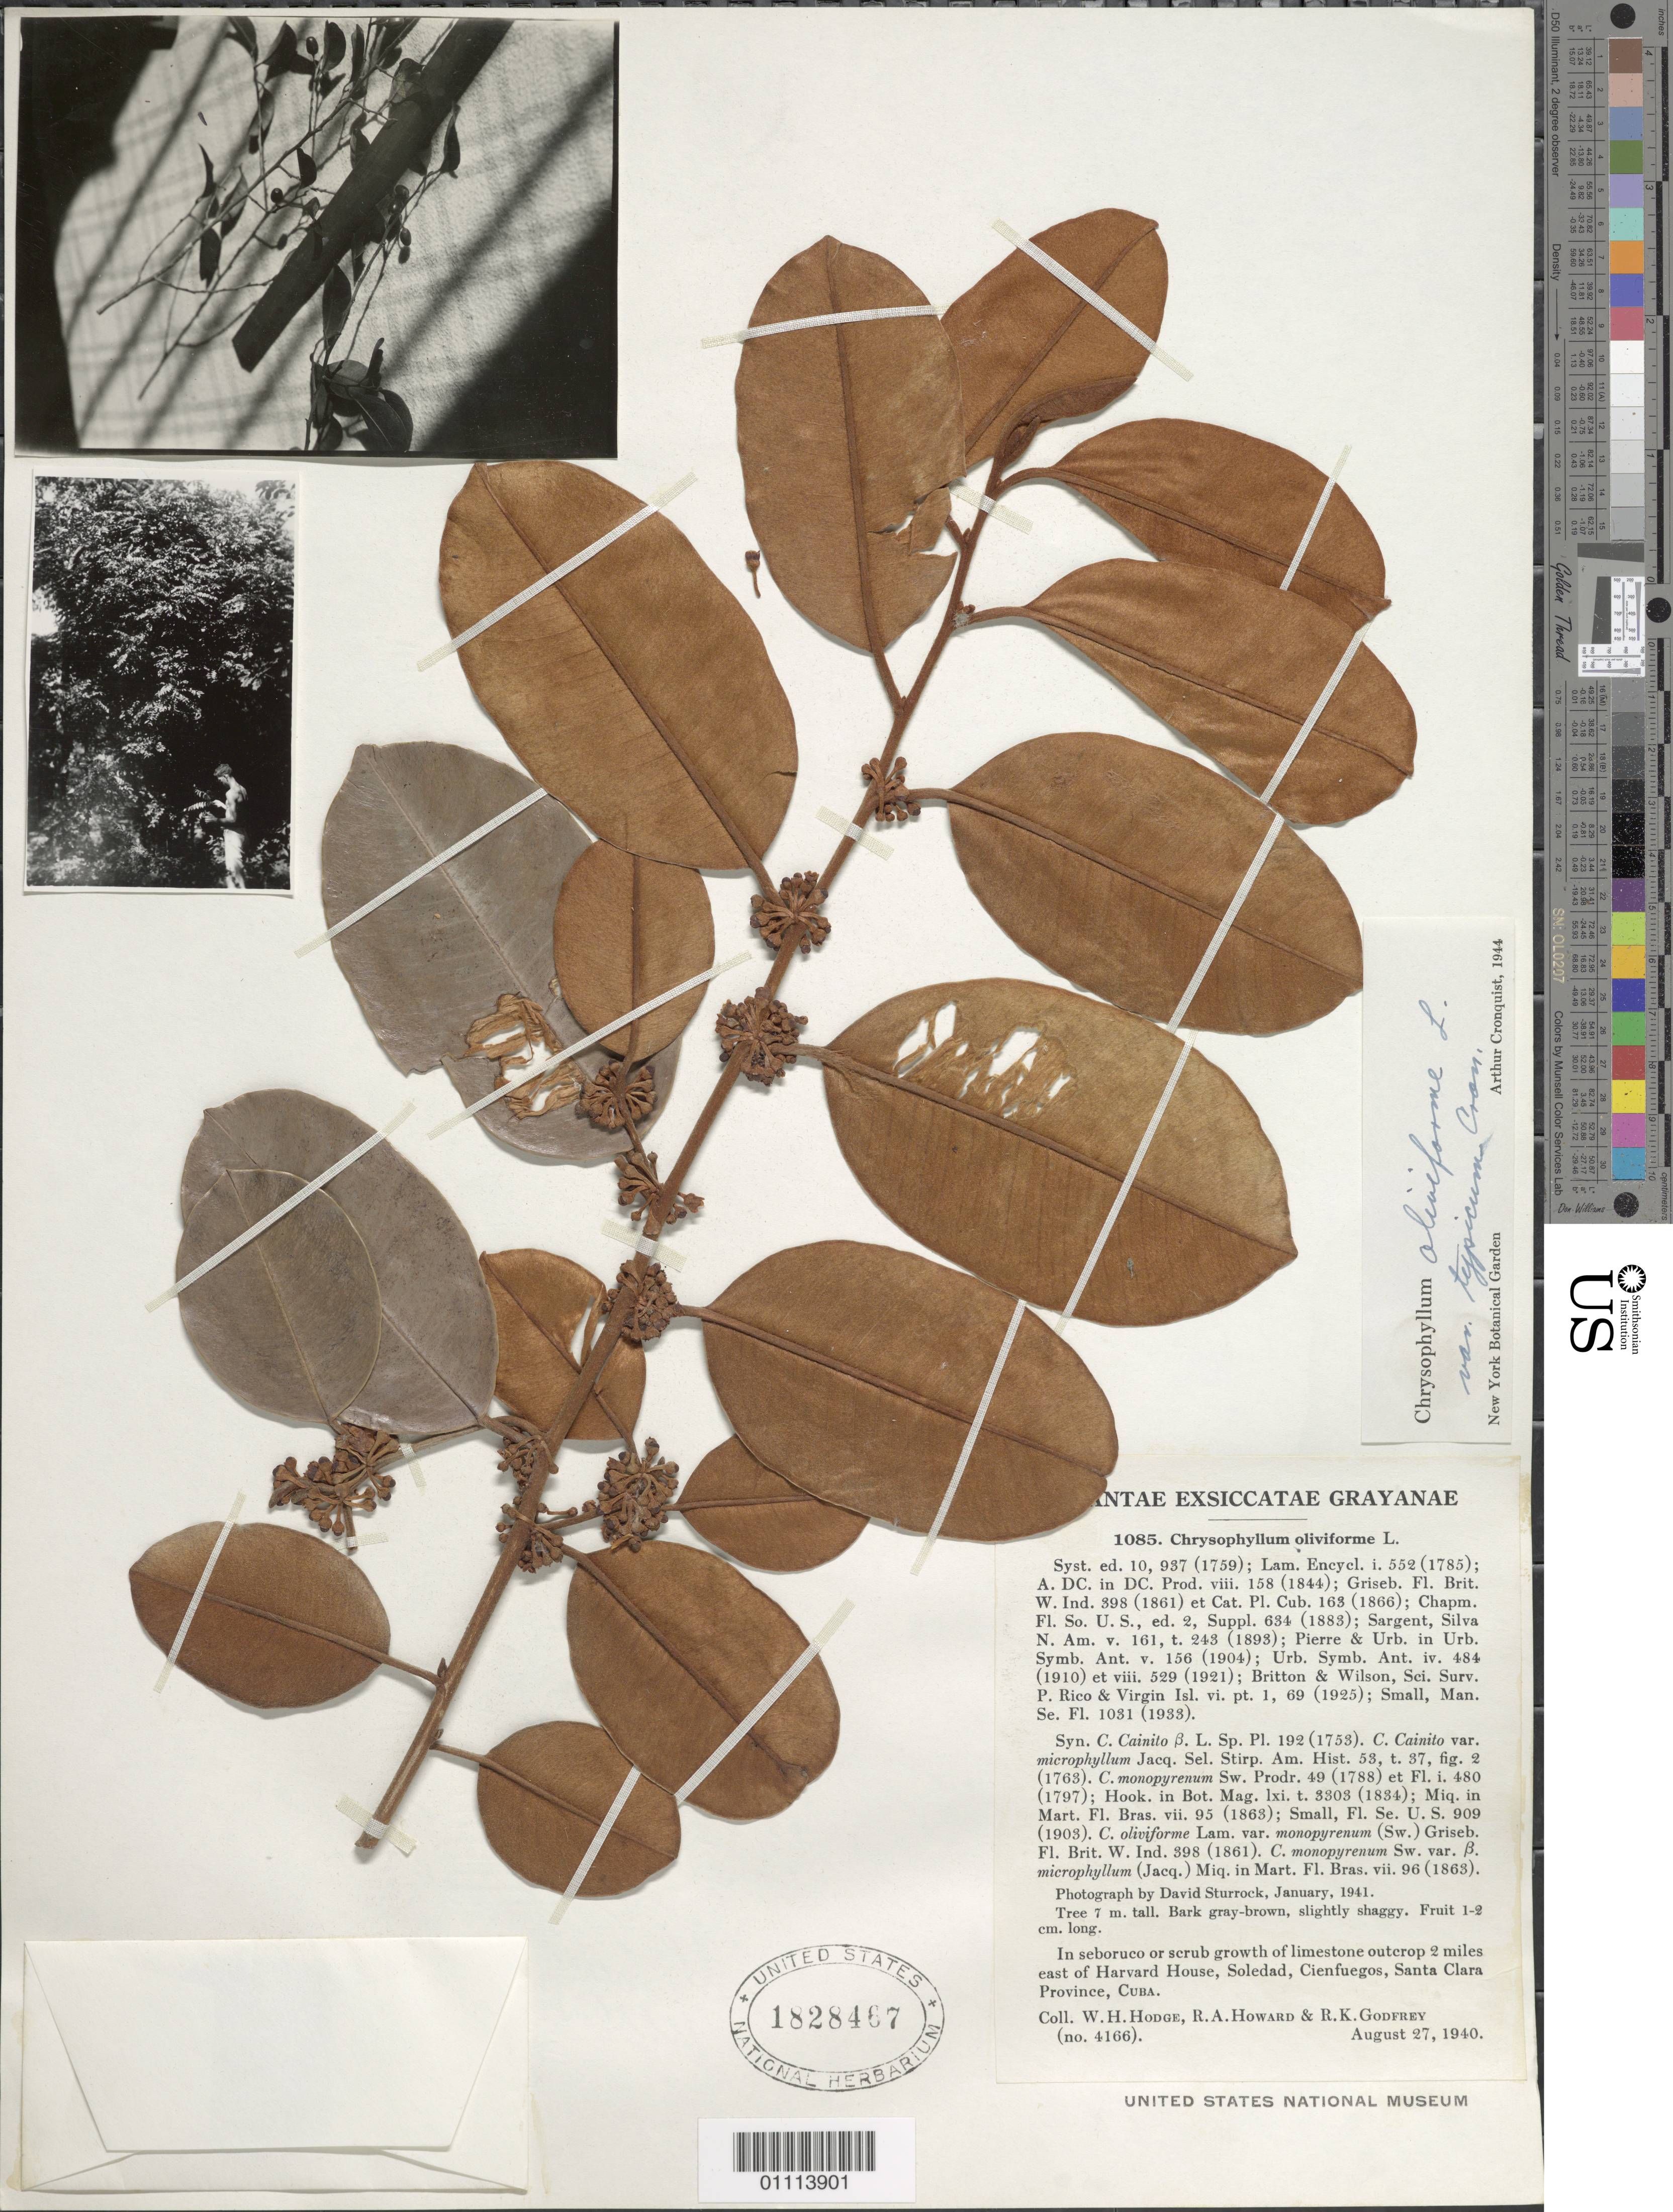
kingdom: Plantae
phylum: Tracheophyta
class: Magnoliopsida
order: Ericales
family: Sapotaceae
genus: Chrysophyllum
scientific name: Chrysophyllum oliviforme var. typicum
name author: Cronq.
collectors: W. Hodge, R. A. Howard & R. K. Godfrey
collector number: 4166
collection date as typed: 27 Aug 1940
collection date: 1940-08-27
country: Cuba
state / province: Cienfuegos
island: Cuba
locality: In seboruco or scrub growth of limestone outcrop 2 miles E of Harvard House, Soledad, Cienfuegos, Santa Clara Province, Cuba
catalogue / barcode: US 1828467